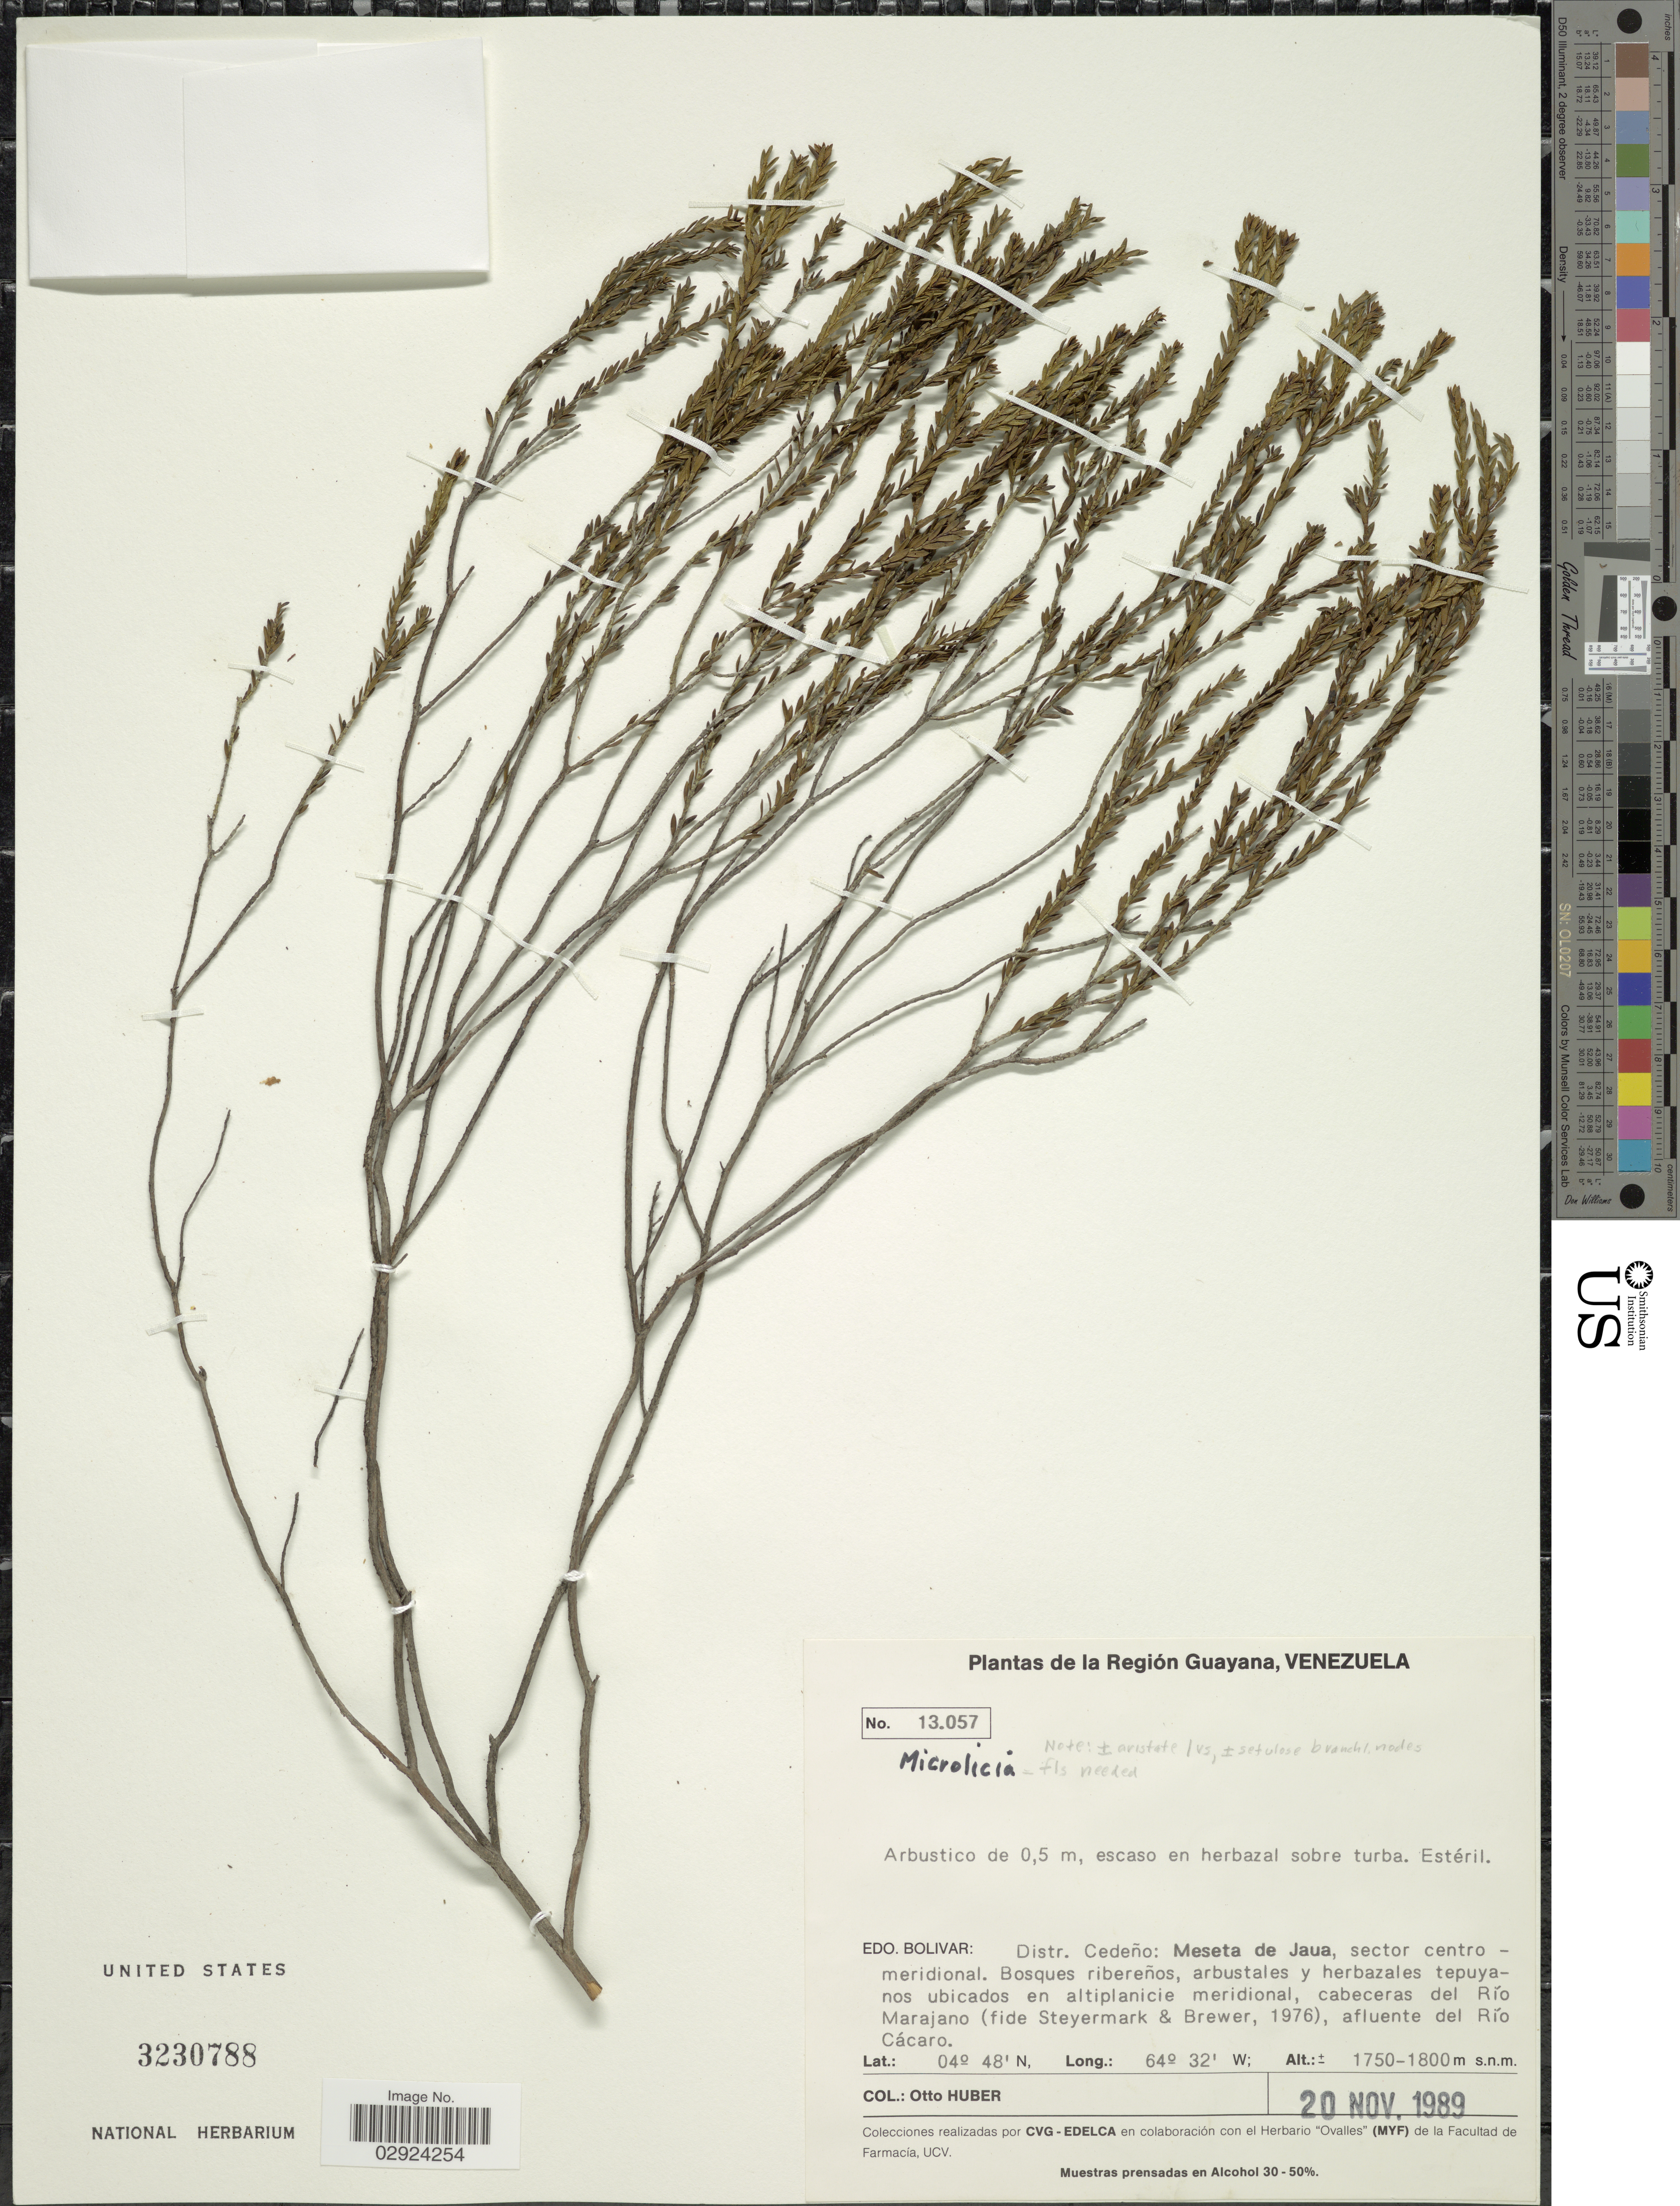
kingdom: Plantae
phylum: Tracheophyta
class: Magnoliopsida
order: Myrtales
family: Melastomataceae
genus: Microlicia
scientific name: Microlicia sp.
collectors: O. Huber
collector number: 13057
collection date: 1989-11-20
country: Venezuela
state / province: Bolivar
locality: Distr. Cedeño: Meseta de Jaua, sector centromeridional, cabeceras del Río Marajano (fide Steyermark & Brewer, 1976), afluente del Río Cácaro, La Región Guayana.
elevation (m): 1750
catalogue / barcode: US 3230788